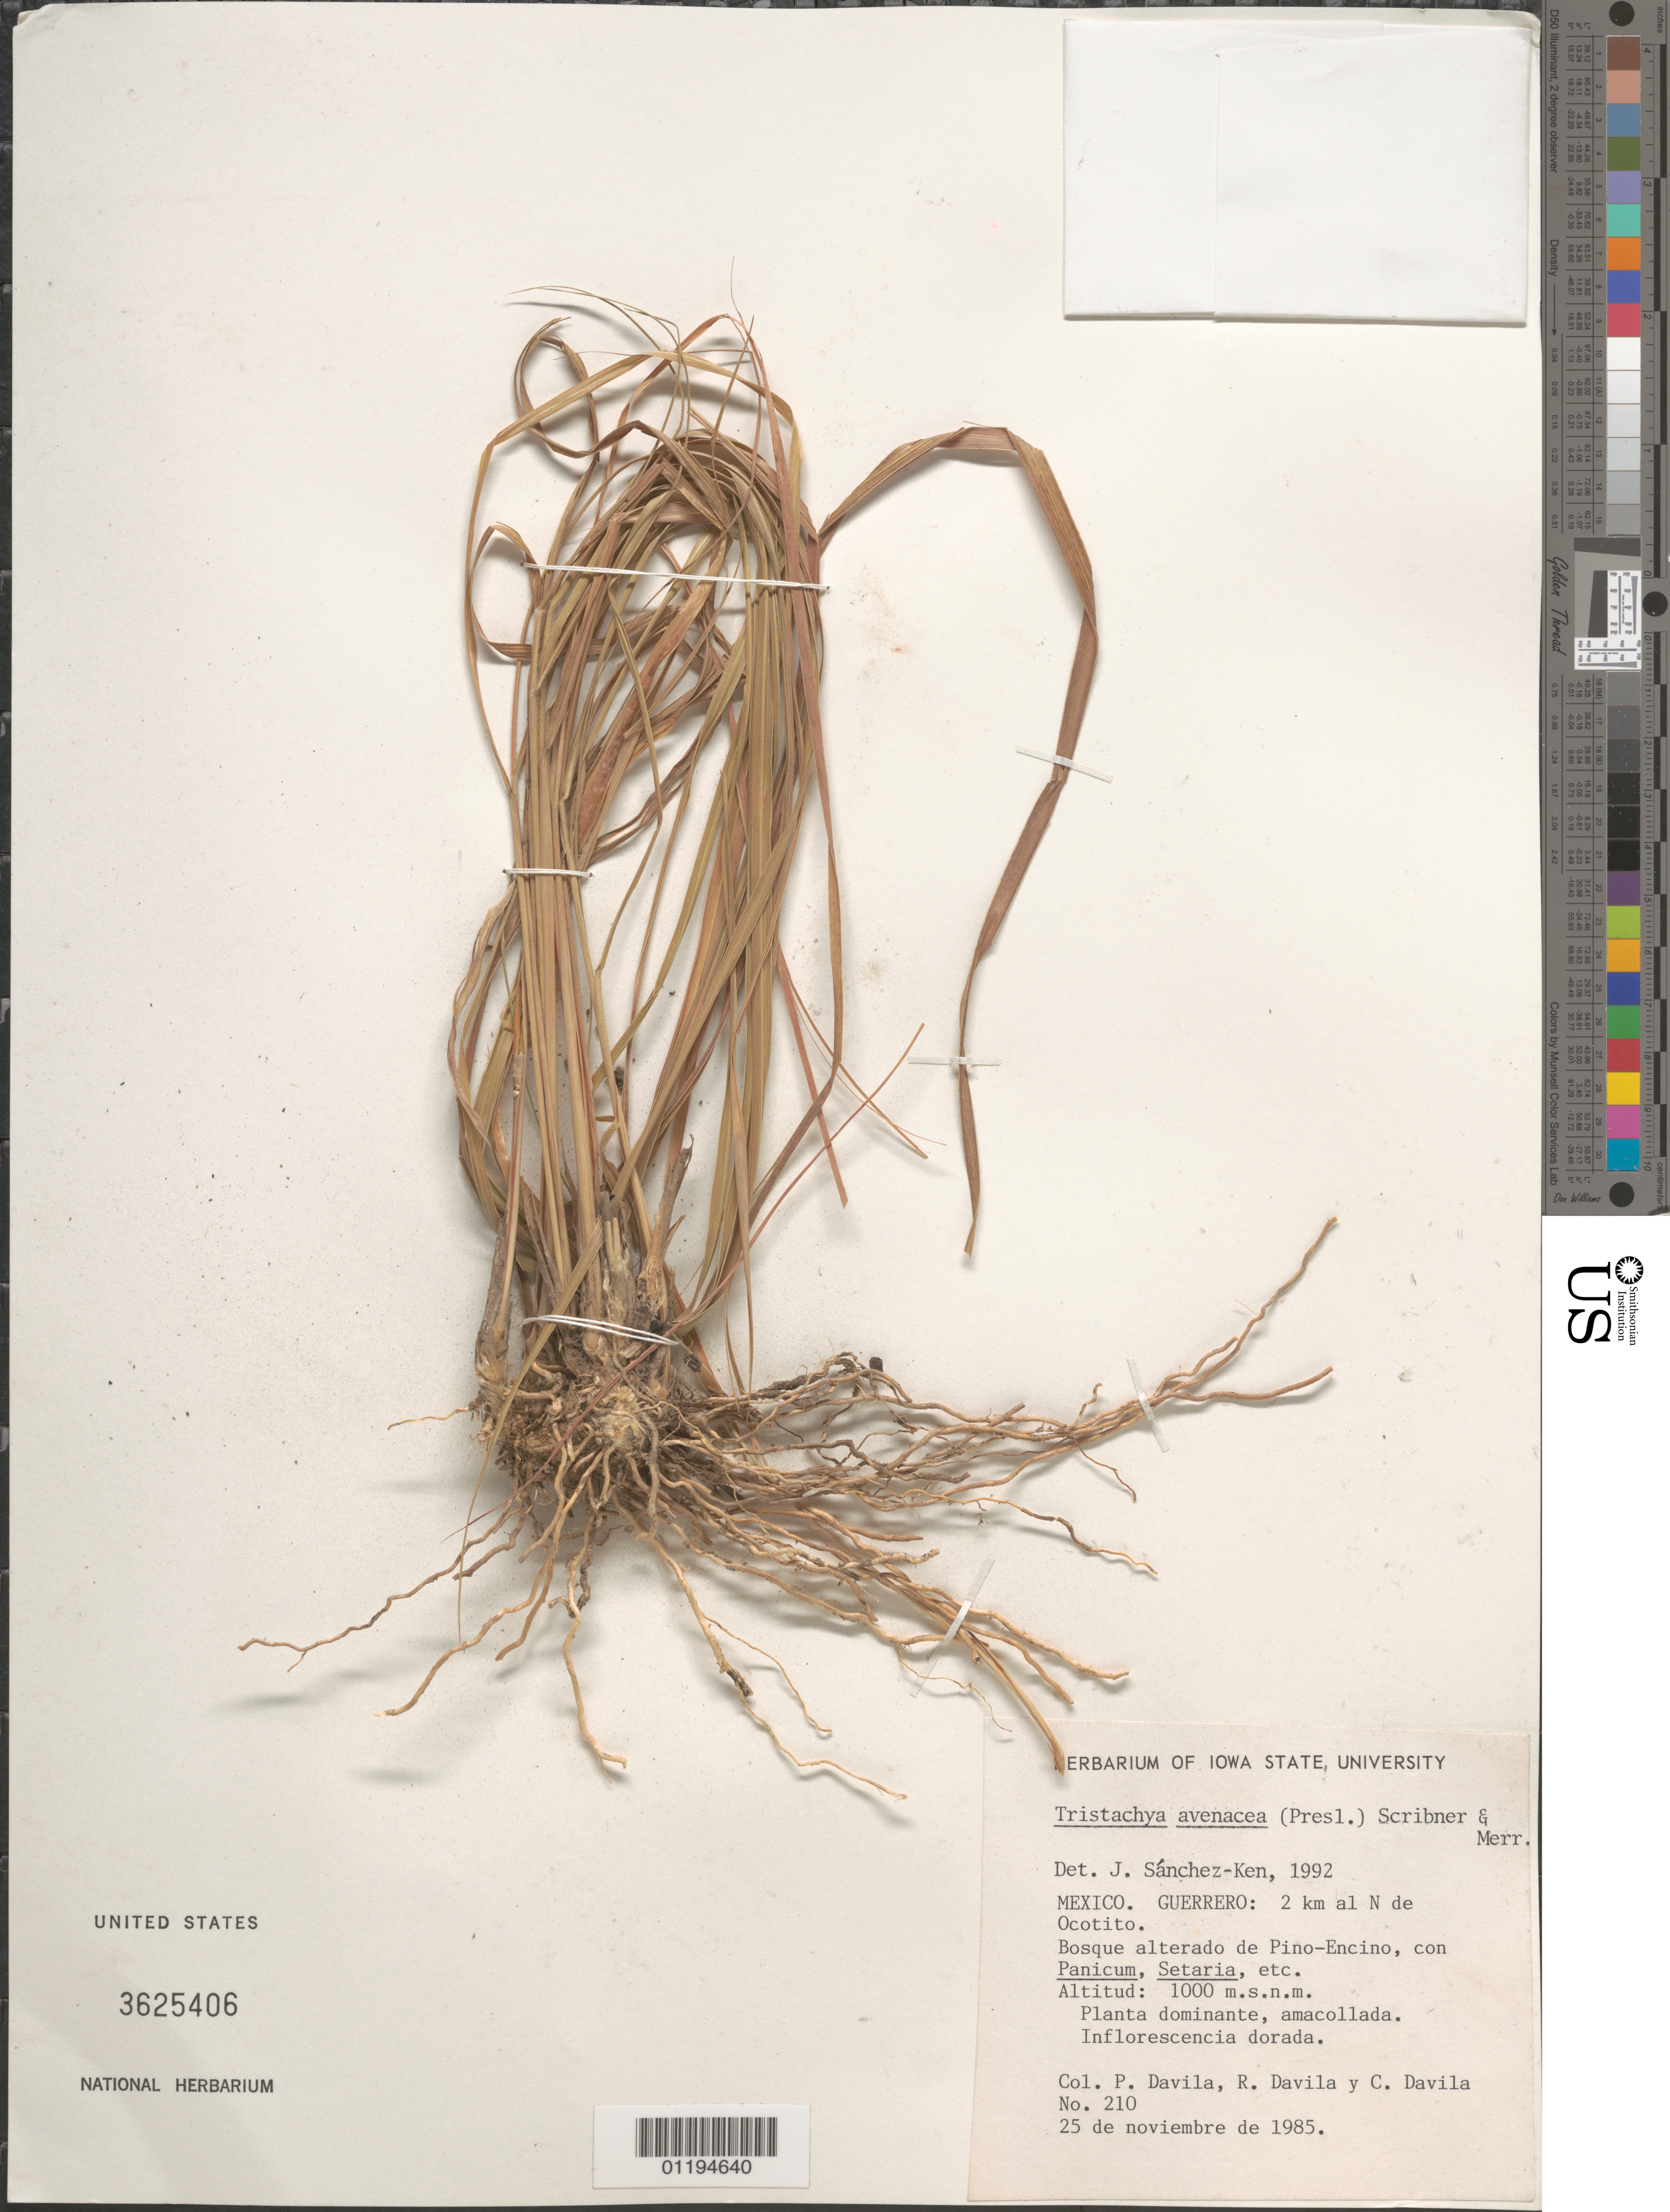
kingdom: Plantae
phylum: Tracheophyta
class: Liliopsida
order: Poales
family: Poaceae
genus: Tristachya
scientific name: Tristachya avenacea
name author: Scribn. & Merr.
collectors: P. Dávila, R. Davila & C. Davila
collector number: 210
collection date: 1985-11-25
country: Mexico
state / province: Guerrero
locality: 2km N of Ocotito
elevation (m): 1000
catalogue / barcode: US 3625406